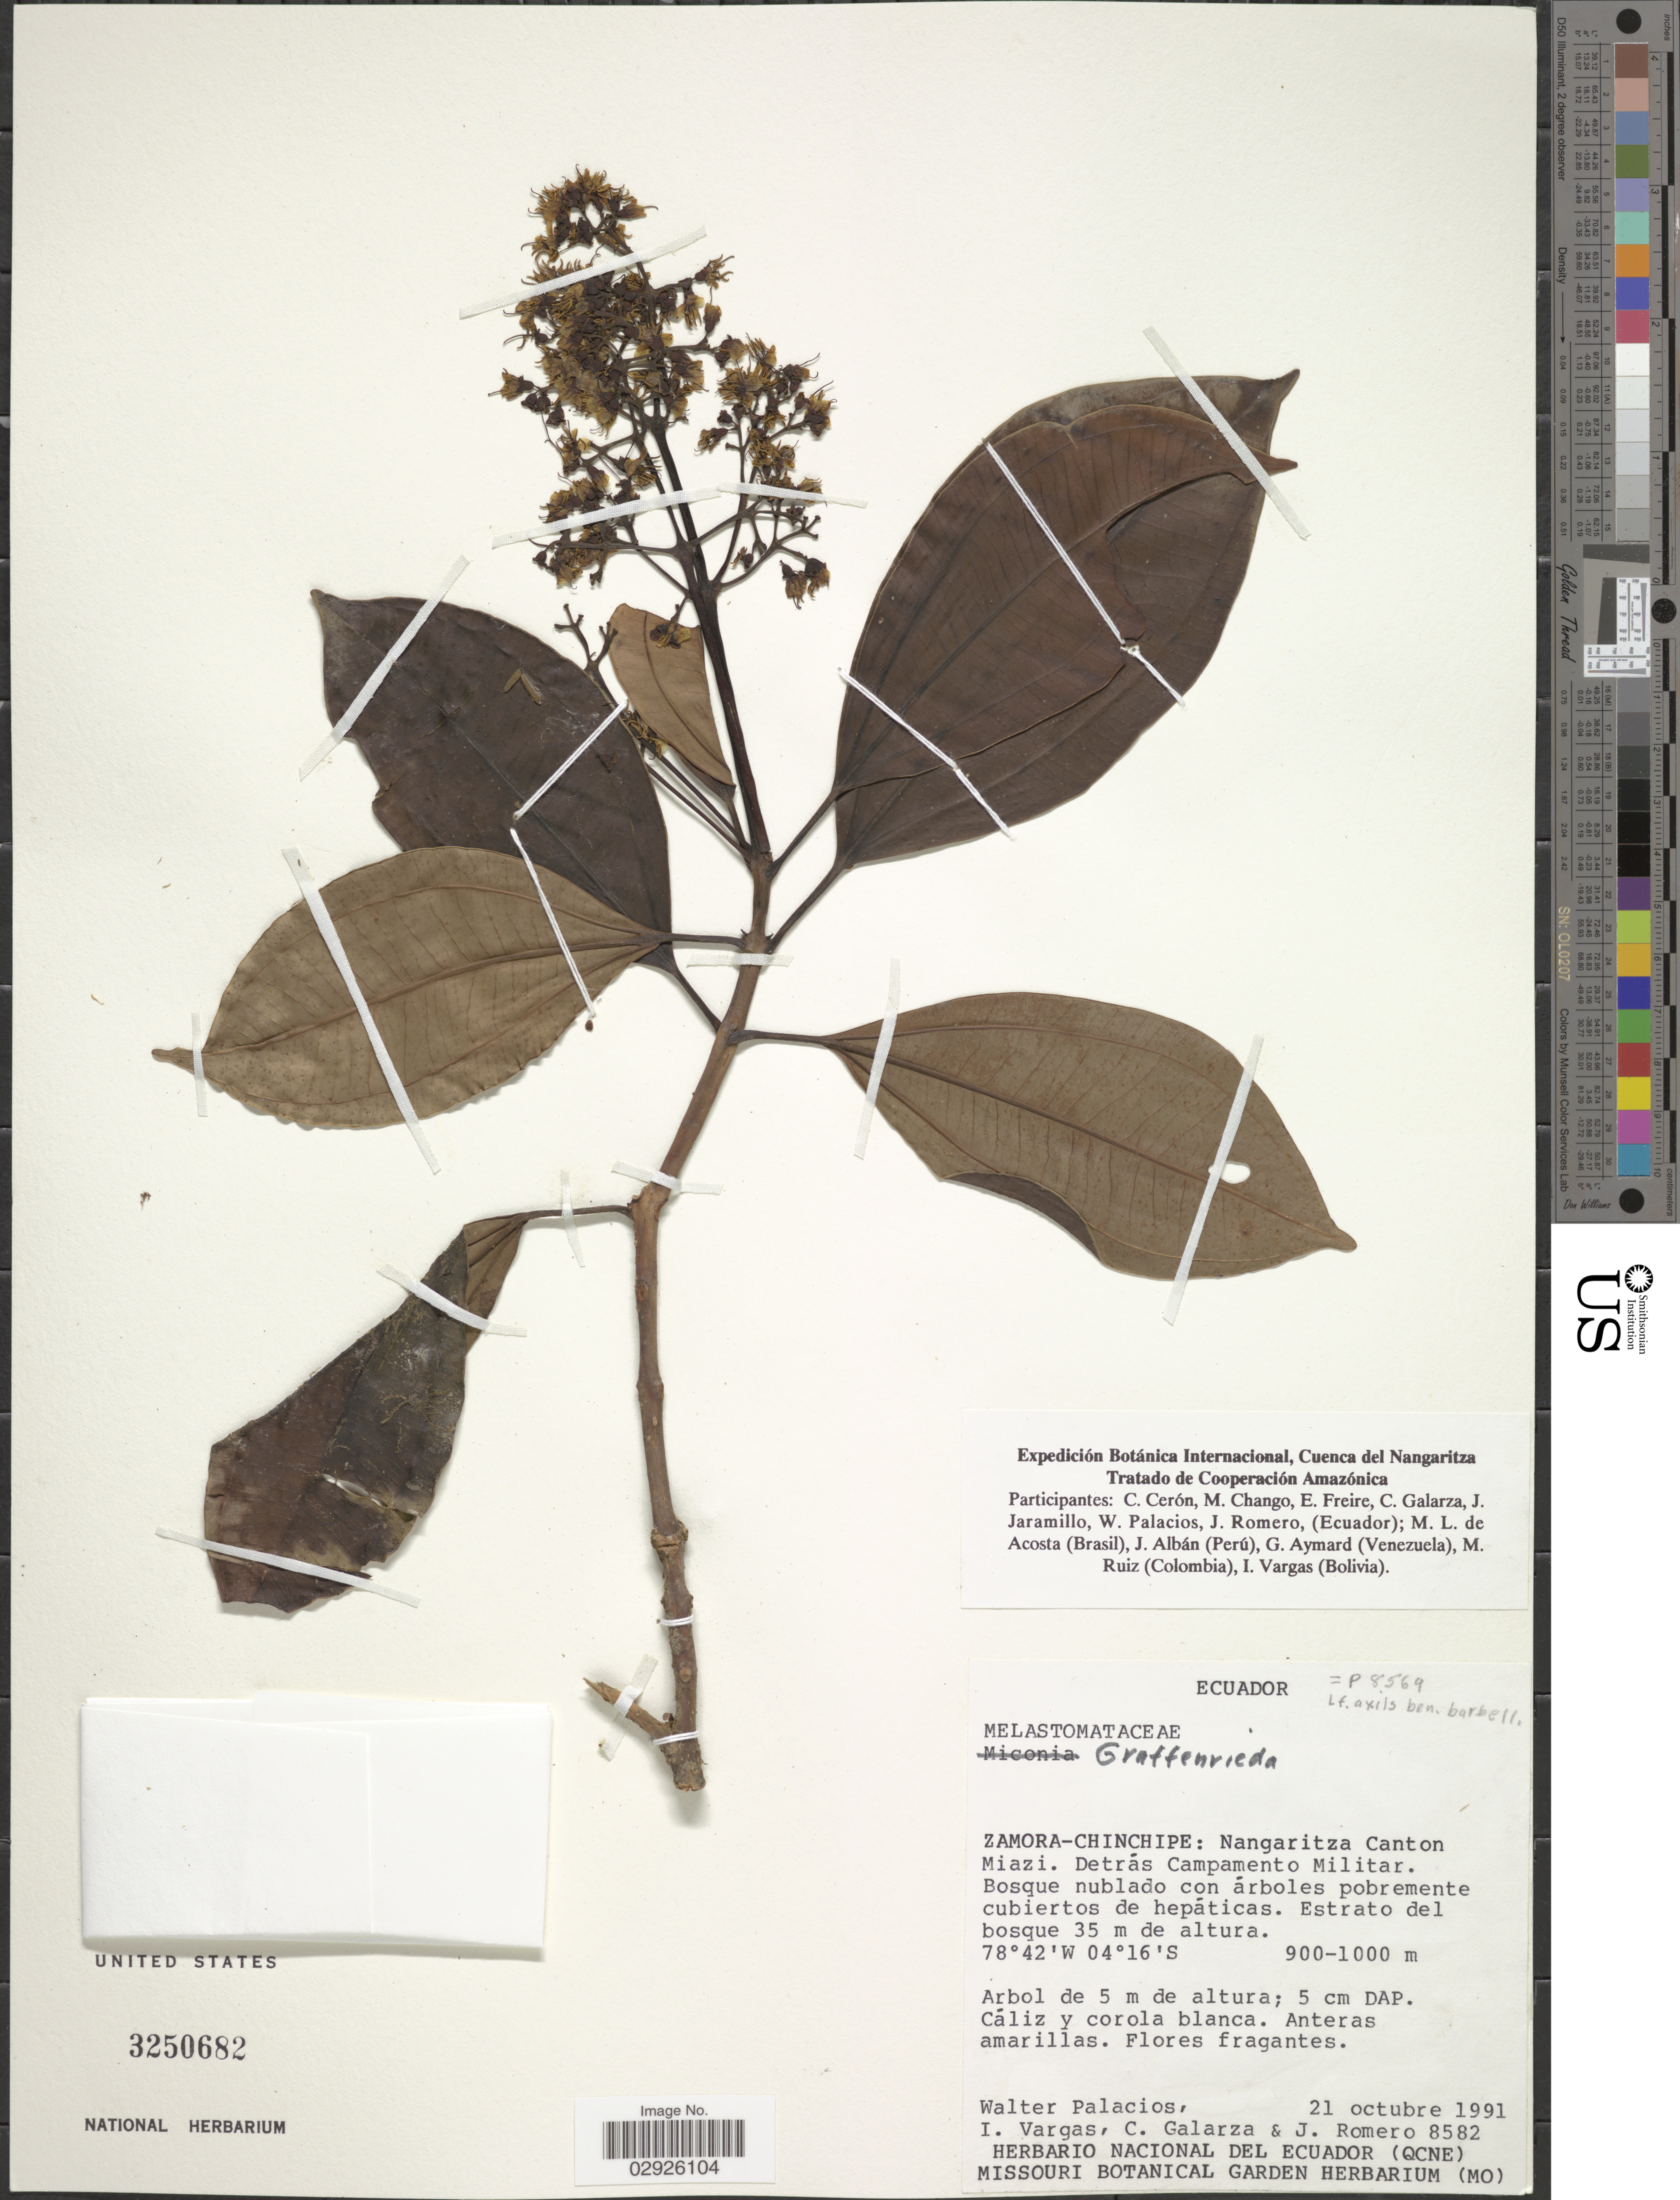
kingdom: Plantae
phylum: Tracheophyta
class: Magnoliopsida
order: Myrtales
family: Melastomataceae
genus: Graffenrieda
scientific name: Graffenrieda sp.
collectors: W. Palacios, I. Vargas, C. Galarza & J. Romero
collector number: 8582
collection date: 1991-10-21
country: Ecuador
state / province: Zamora-Chinchipe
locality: Nangaritza Canton. Miazi. Detrás Campamento Militar.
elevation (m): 900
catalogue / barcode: US 3250682